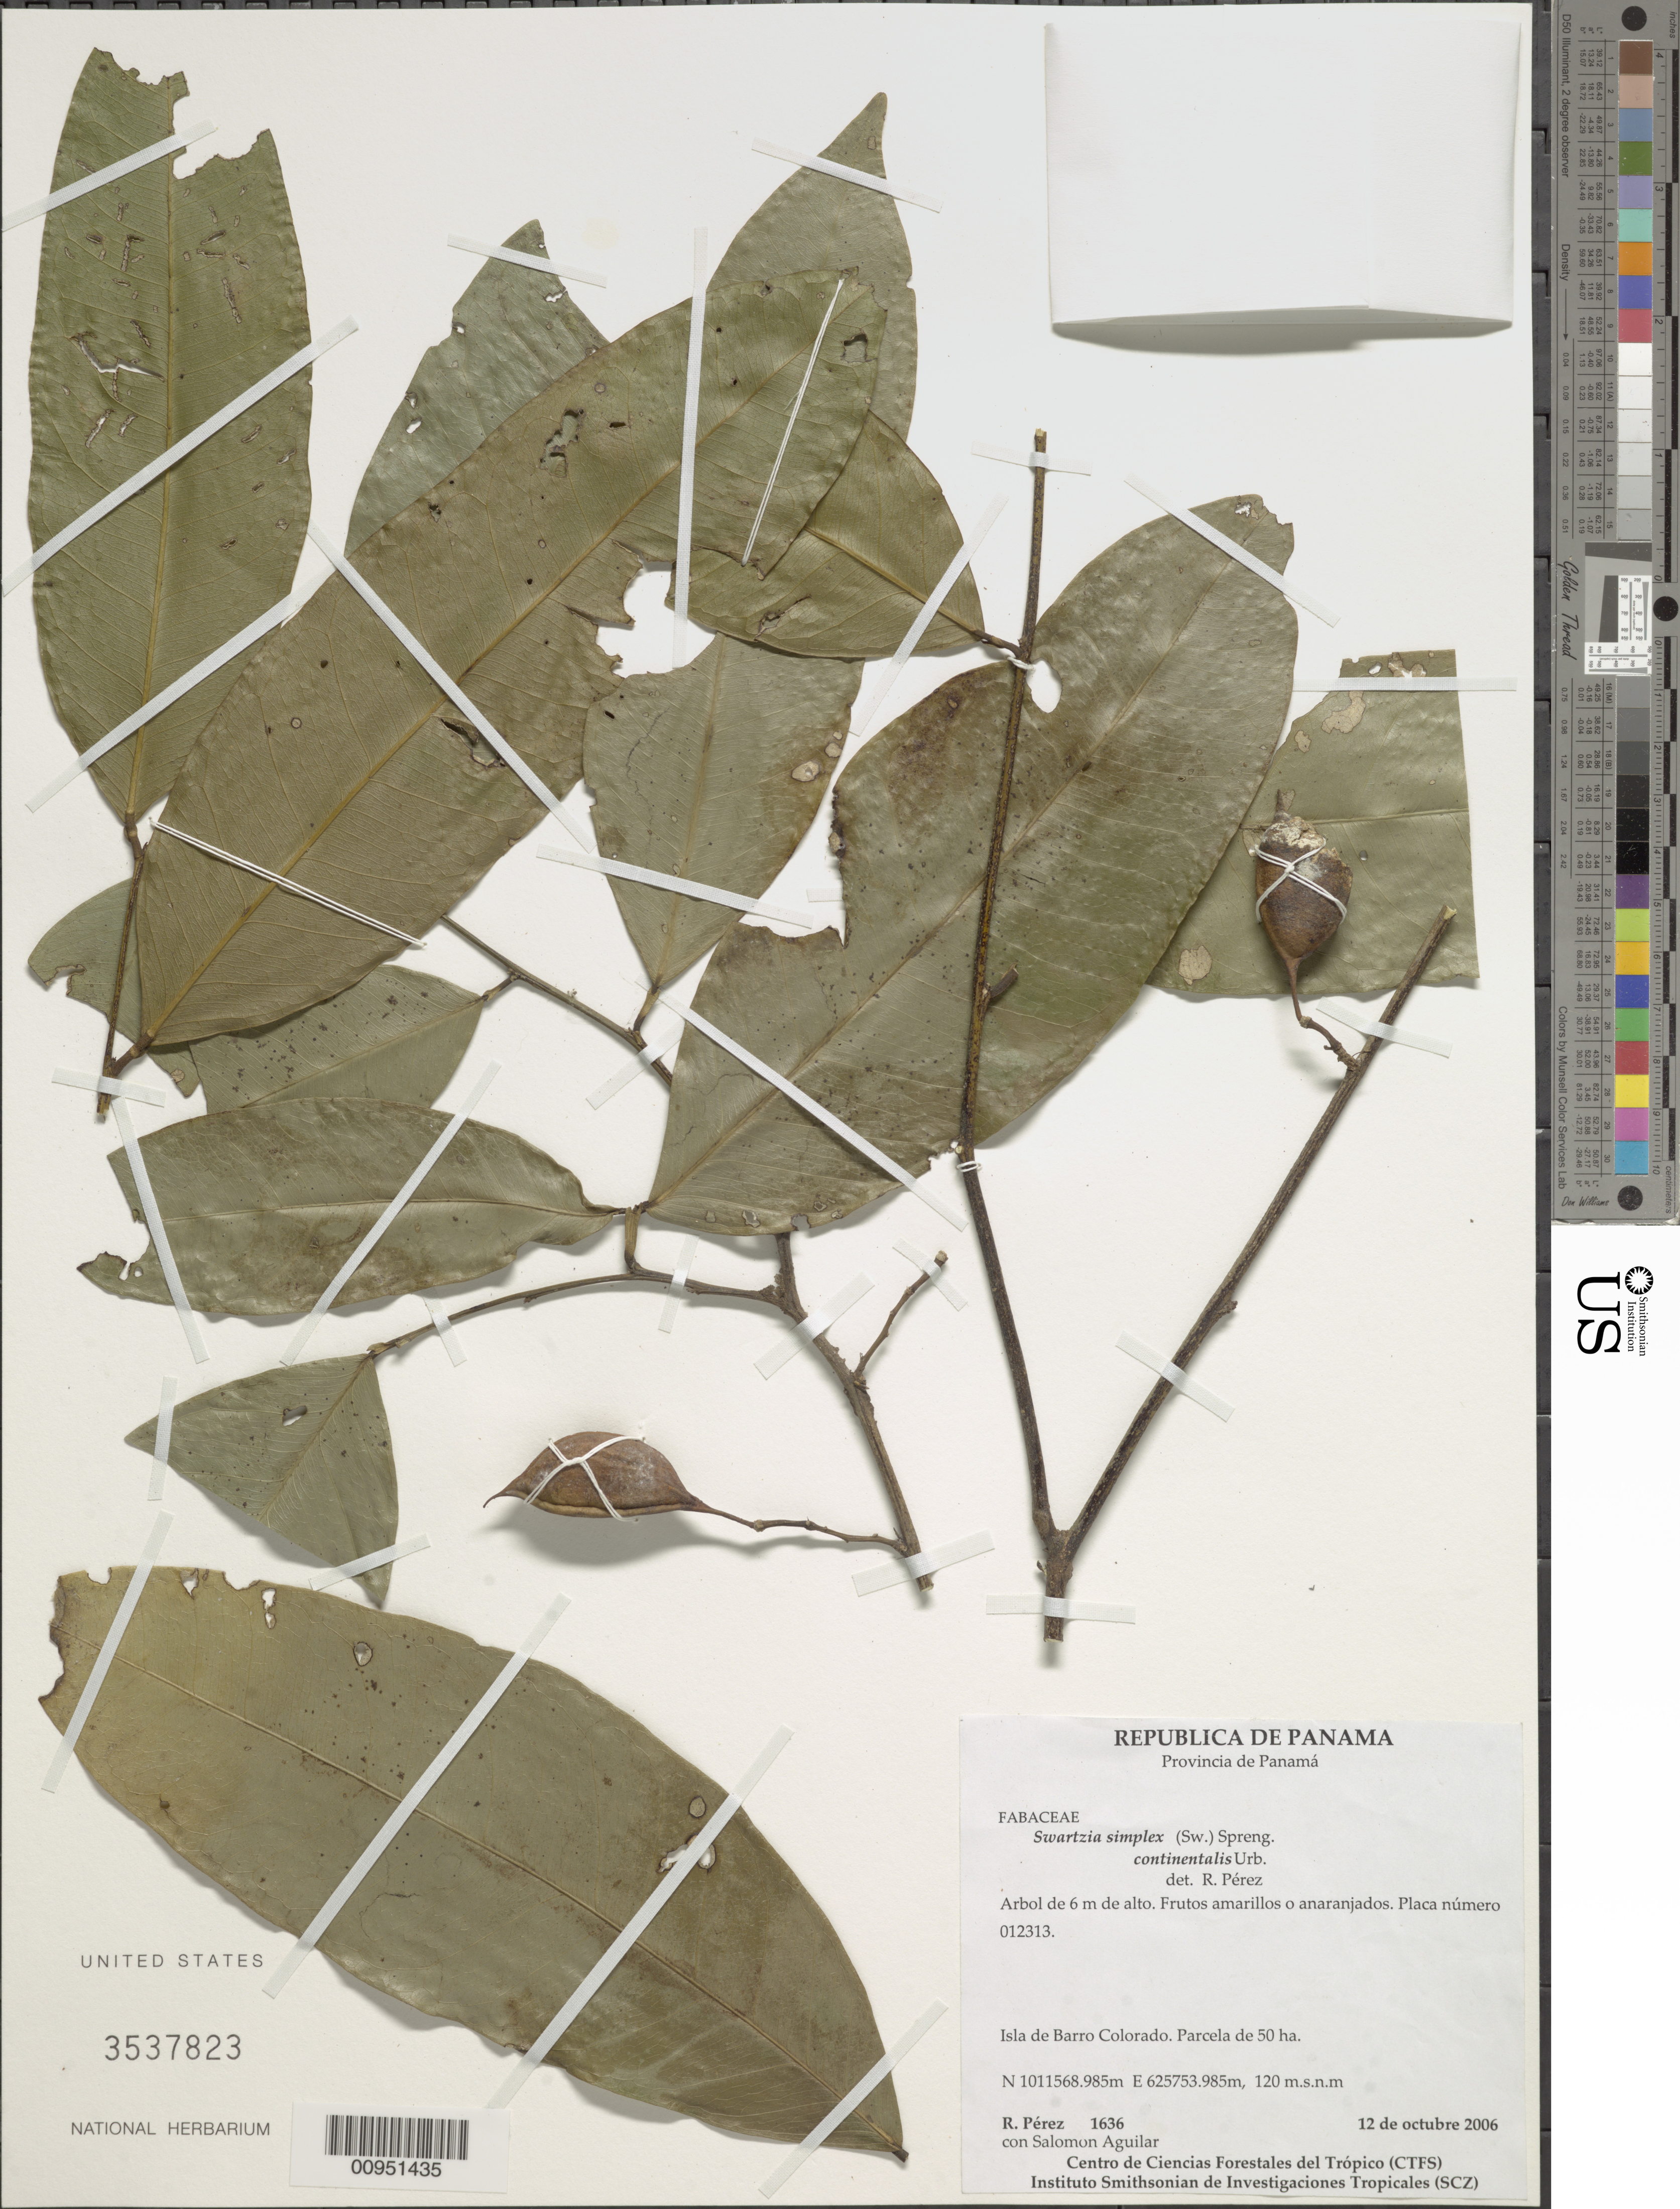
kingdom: Plantae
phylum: Tracheophyta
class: Magnoliopsida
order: Fabales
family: Fabaceae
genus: Swartzia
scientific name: Swartzia simplex var. continentalis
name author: Urb.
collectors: R. Perez & S. Aguilar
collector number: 1636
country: Panama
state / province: Panamá Oeste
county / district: Canal Zone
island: Barro Colorado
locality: Parcela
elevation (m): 120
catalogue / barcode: US 3537823